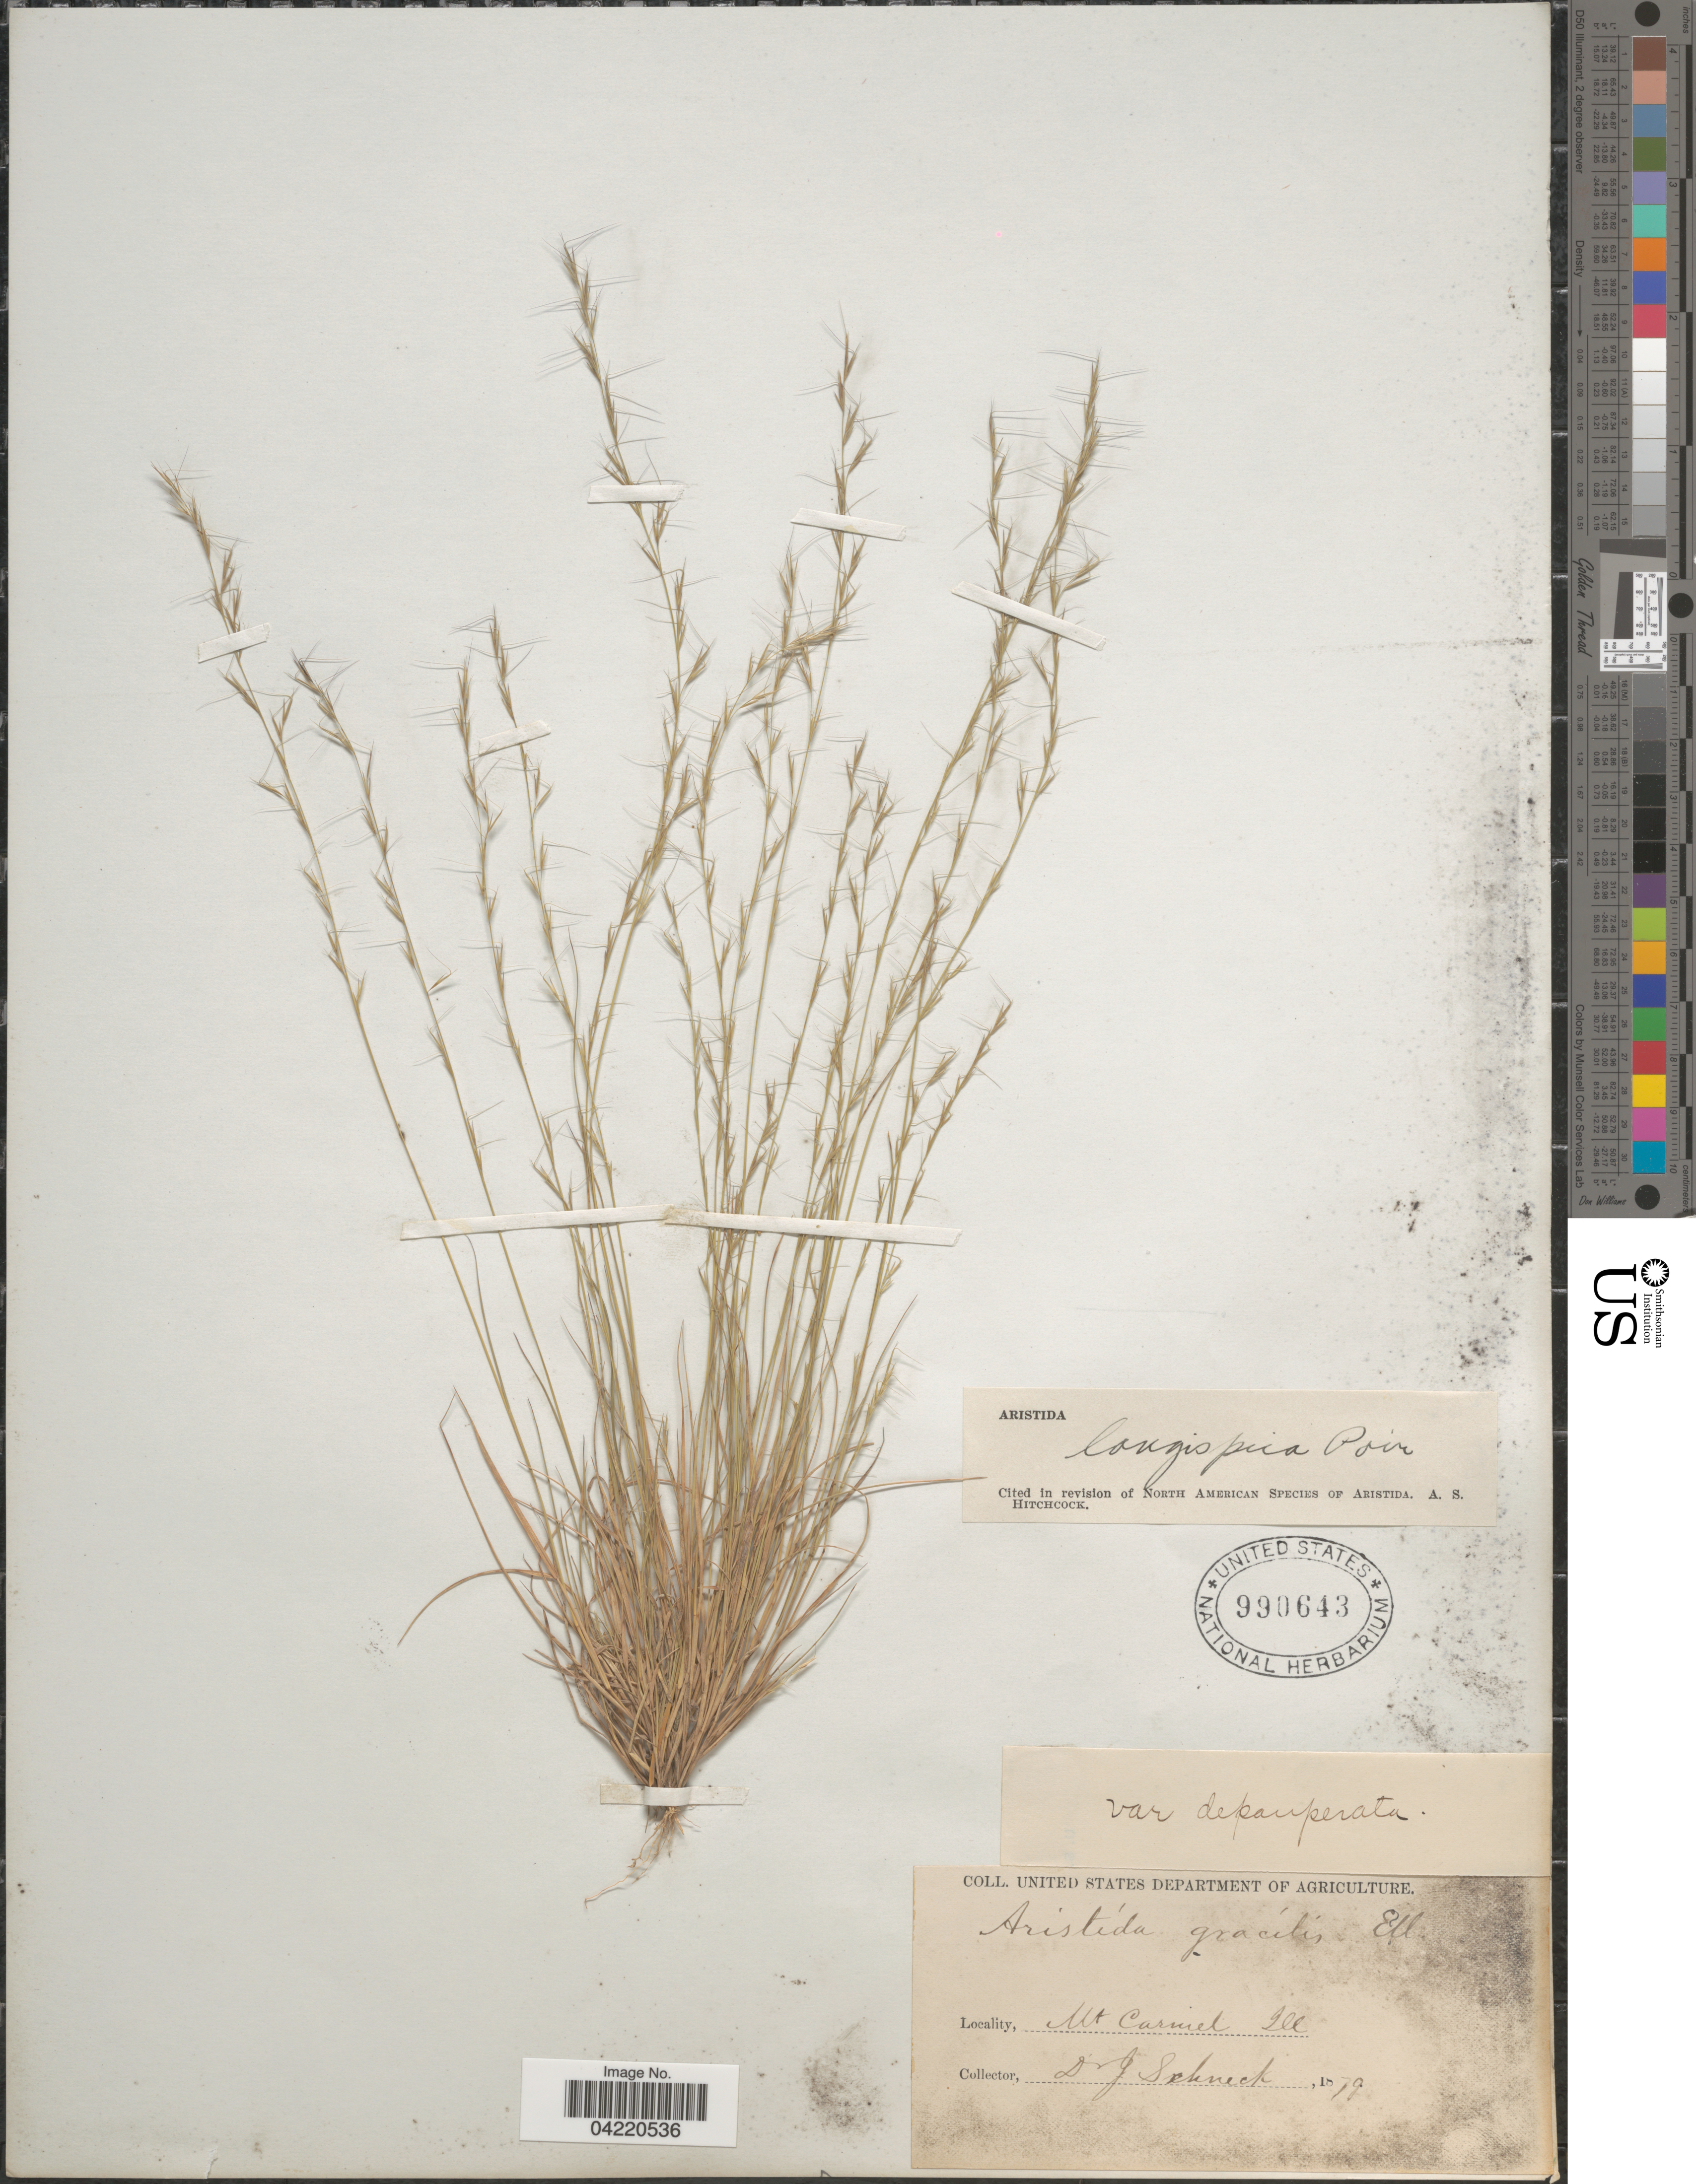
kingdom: Plantae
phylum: Tracheophyta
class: Liliopsida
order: Poales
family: Poaceae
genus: Aristida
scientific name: Aristida longespica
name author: Poir.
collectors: J. Schneck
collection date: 1879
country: United States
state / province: Illinois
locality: Mt Carmel.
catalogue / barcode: US 990643